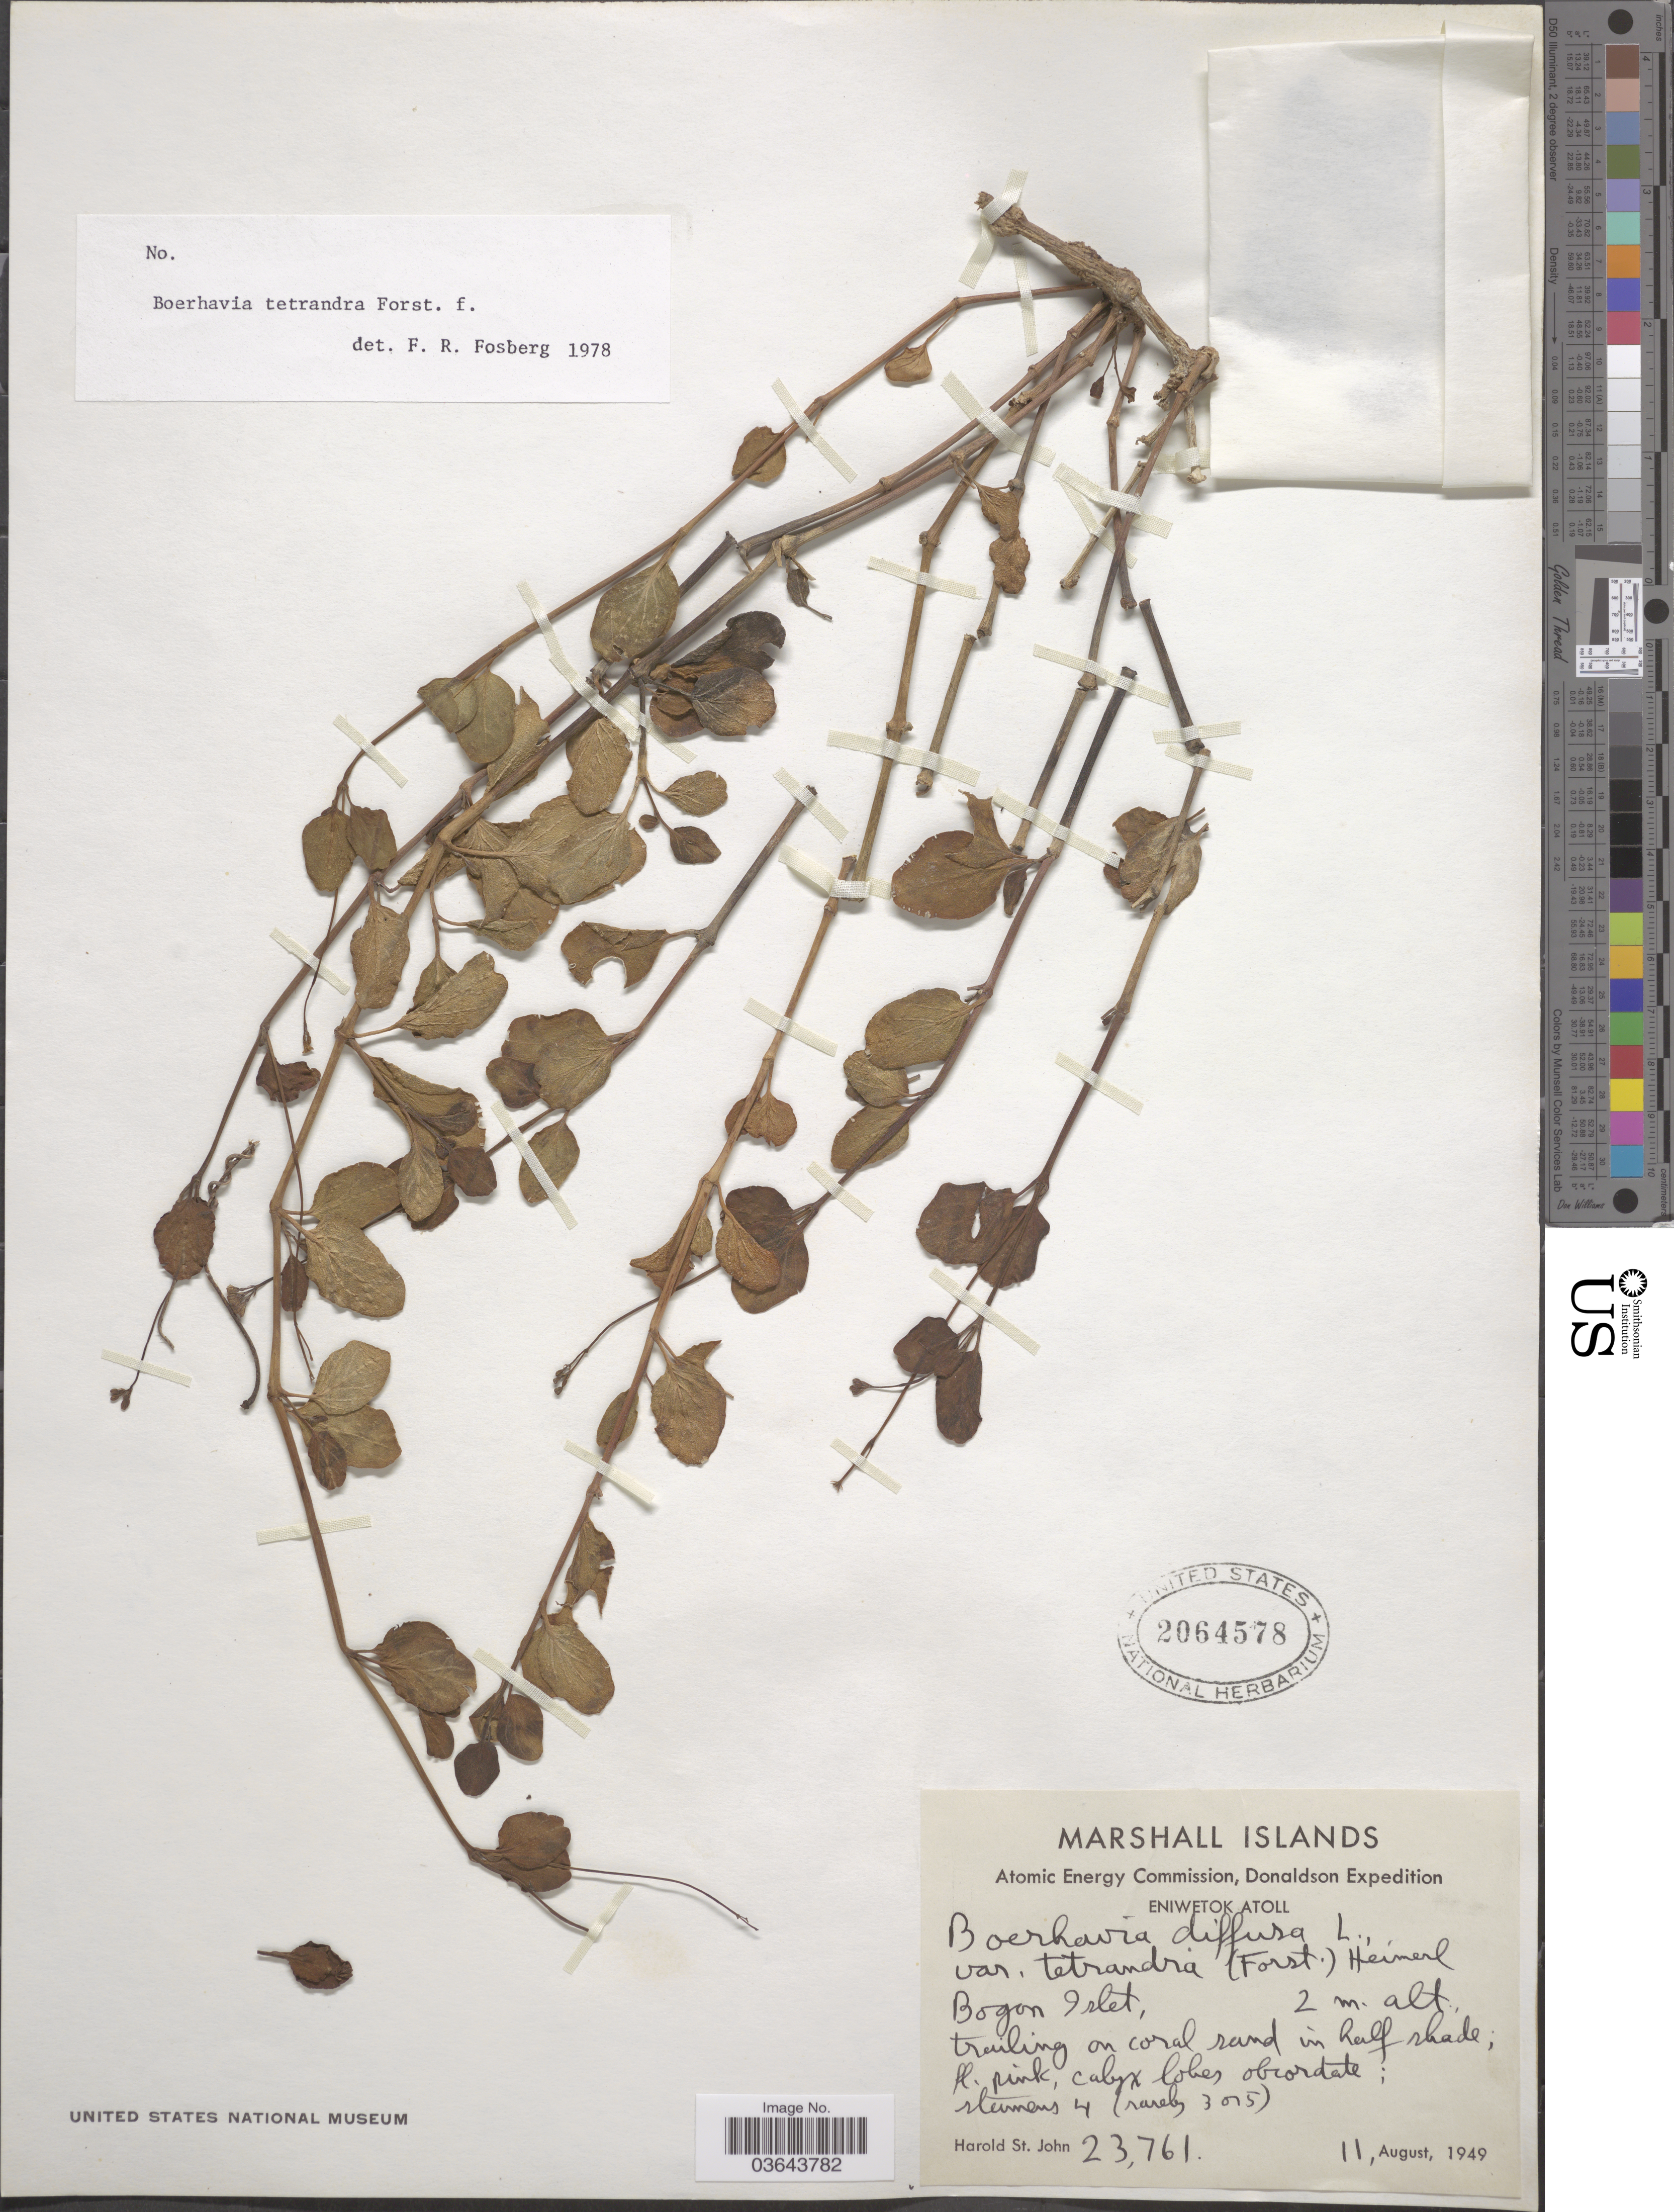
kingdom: Plantae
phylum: Tracheophyta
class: Magnoliopsida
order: Caryophyllales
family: Nyctaginaceae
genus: Boerhavia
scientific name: Boerhavia tetrandra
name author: G. Forst.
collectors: H. St. John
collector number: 23761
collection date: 1949-08-11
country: Marshall Islands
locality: Eniwetok Atoll. Bogon Islet.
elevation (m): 2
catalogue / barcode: US 2064578